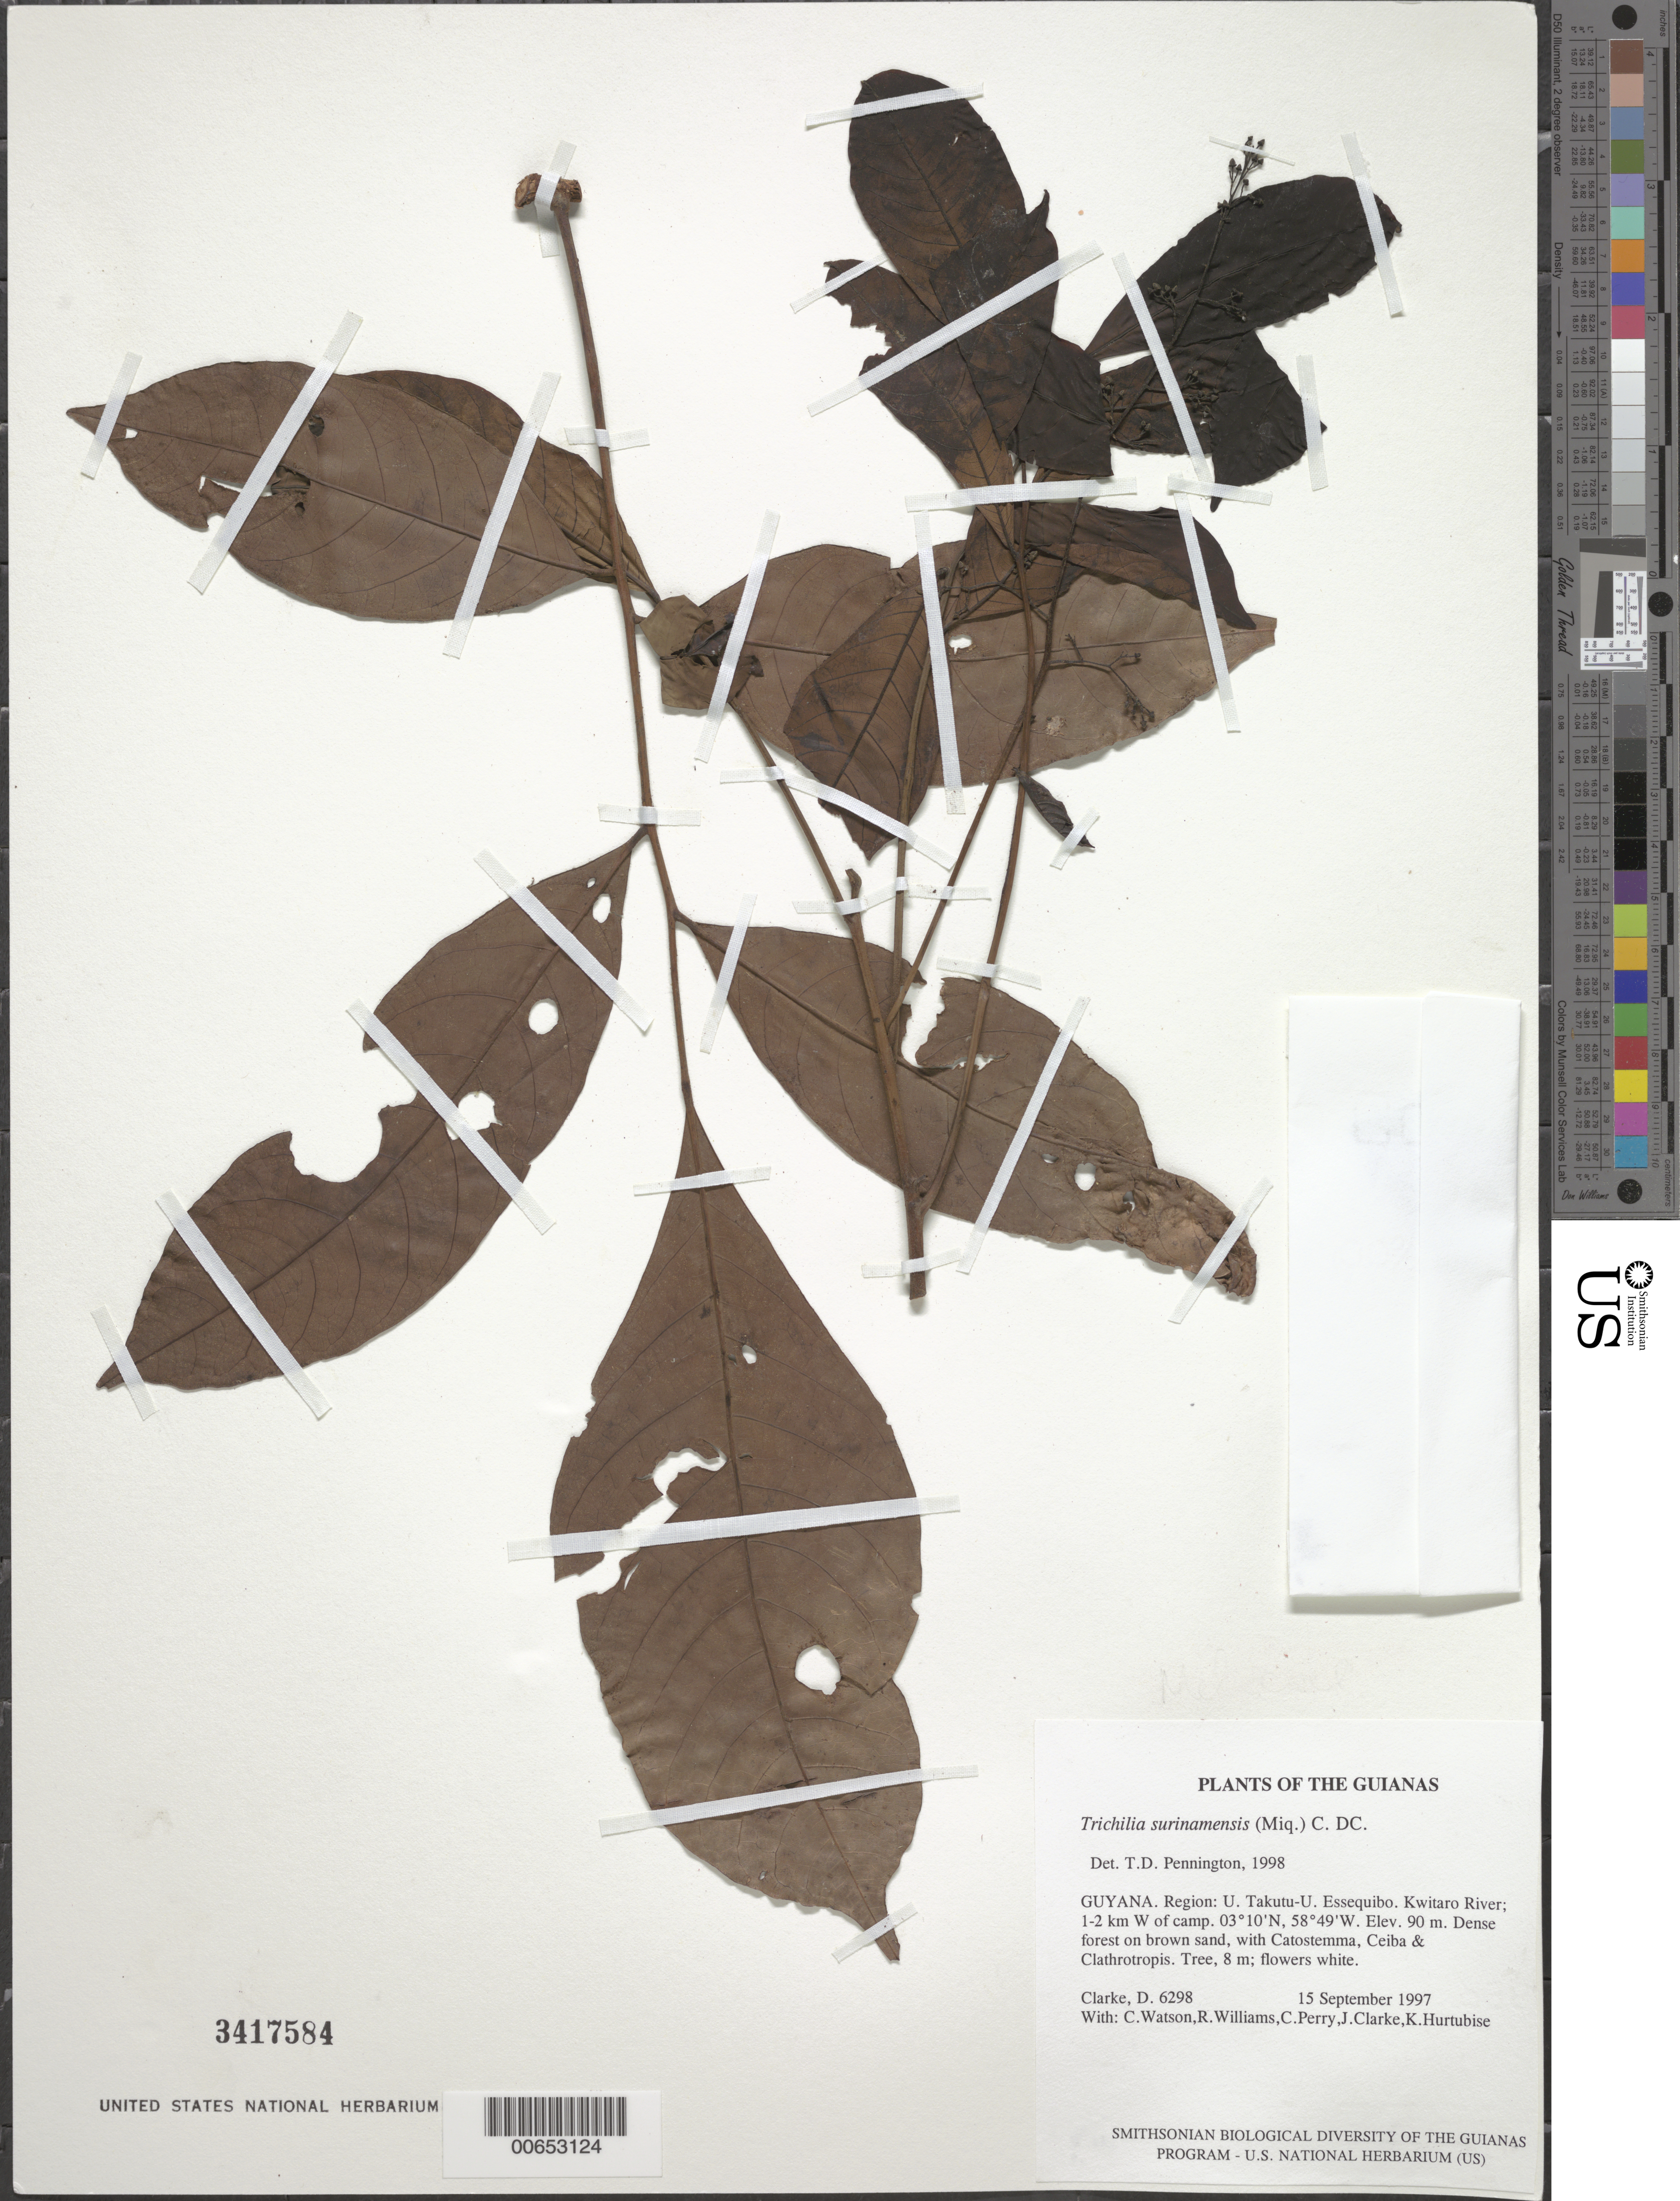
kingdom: Plantae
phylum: Tracheophyta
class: Magnoliopsida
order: Sapindales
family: Meliaceae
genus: Trichilia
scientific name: Trichilia surinamensis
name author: (Miq.) C. DC.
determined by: Pennington, T. D., (K)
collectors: H. D. Clarke, C. Watson, R. Williams, C. Perry, J. Clarke & K. Hurtubise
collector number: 6298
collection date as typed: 15 September 1997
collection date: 1997-09-15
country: Guyana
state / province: U. Takutu-U. Essequibo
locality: Kwitaro River; 1-2 km W of camp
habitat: Dense forest on brown sand, with Catostemma, Ceiba & Clathrotropis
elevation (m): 90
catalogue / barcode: US 3417584